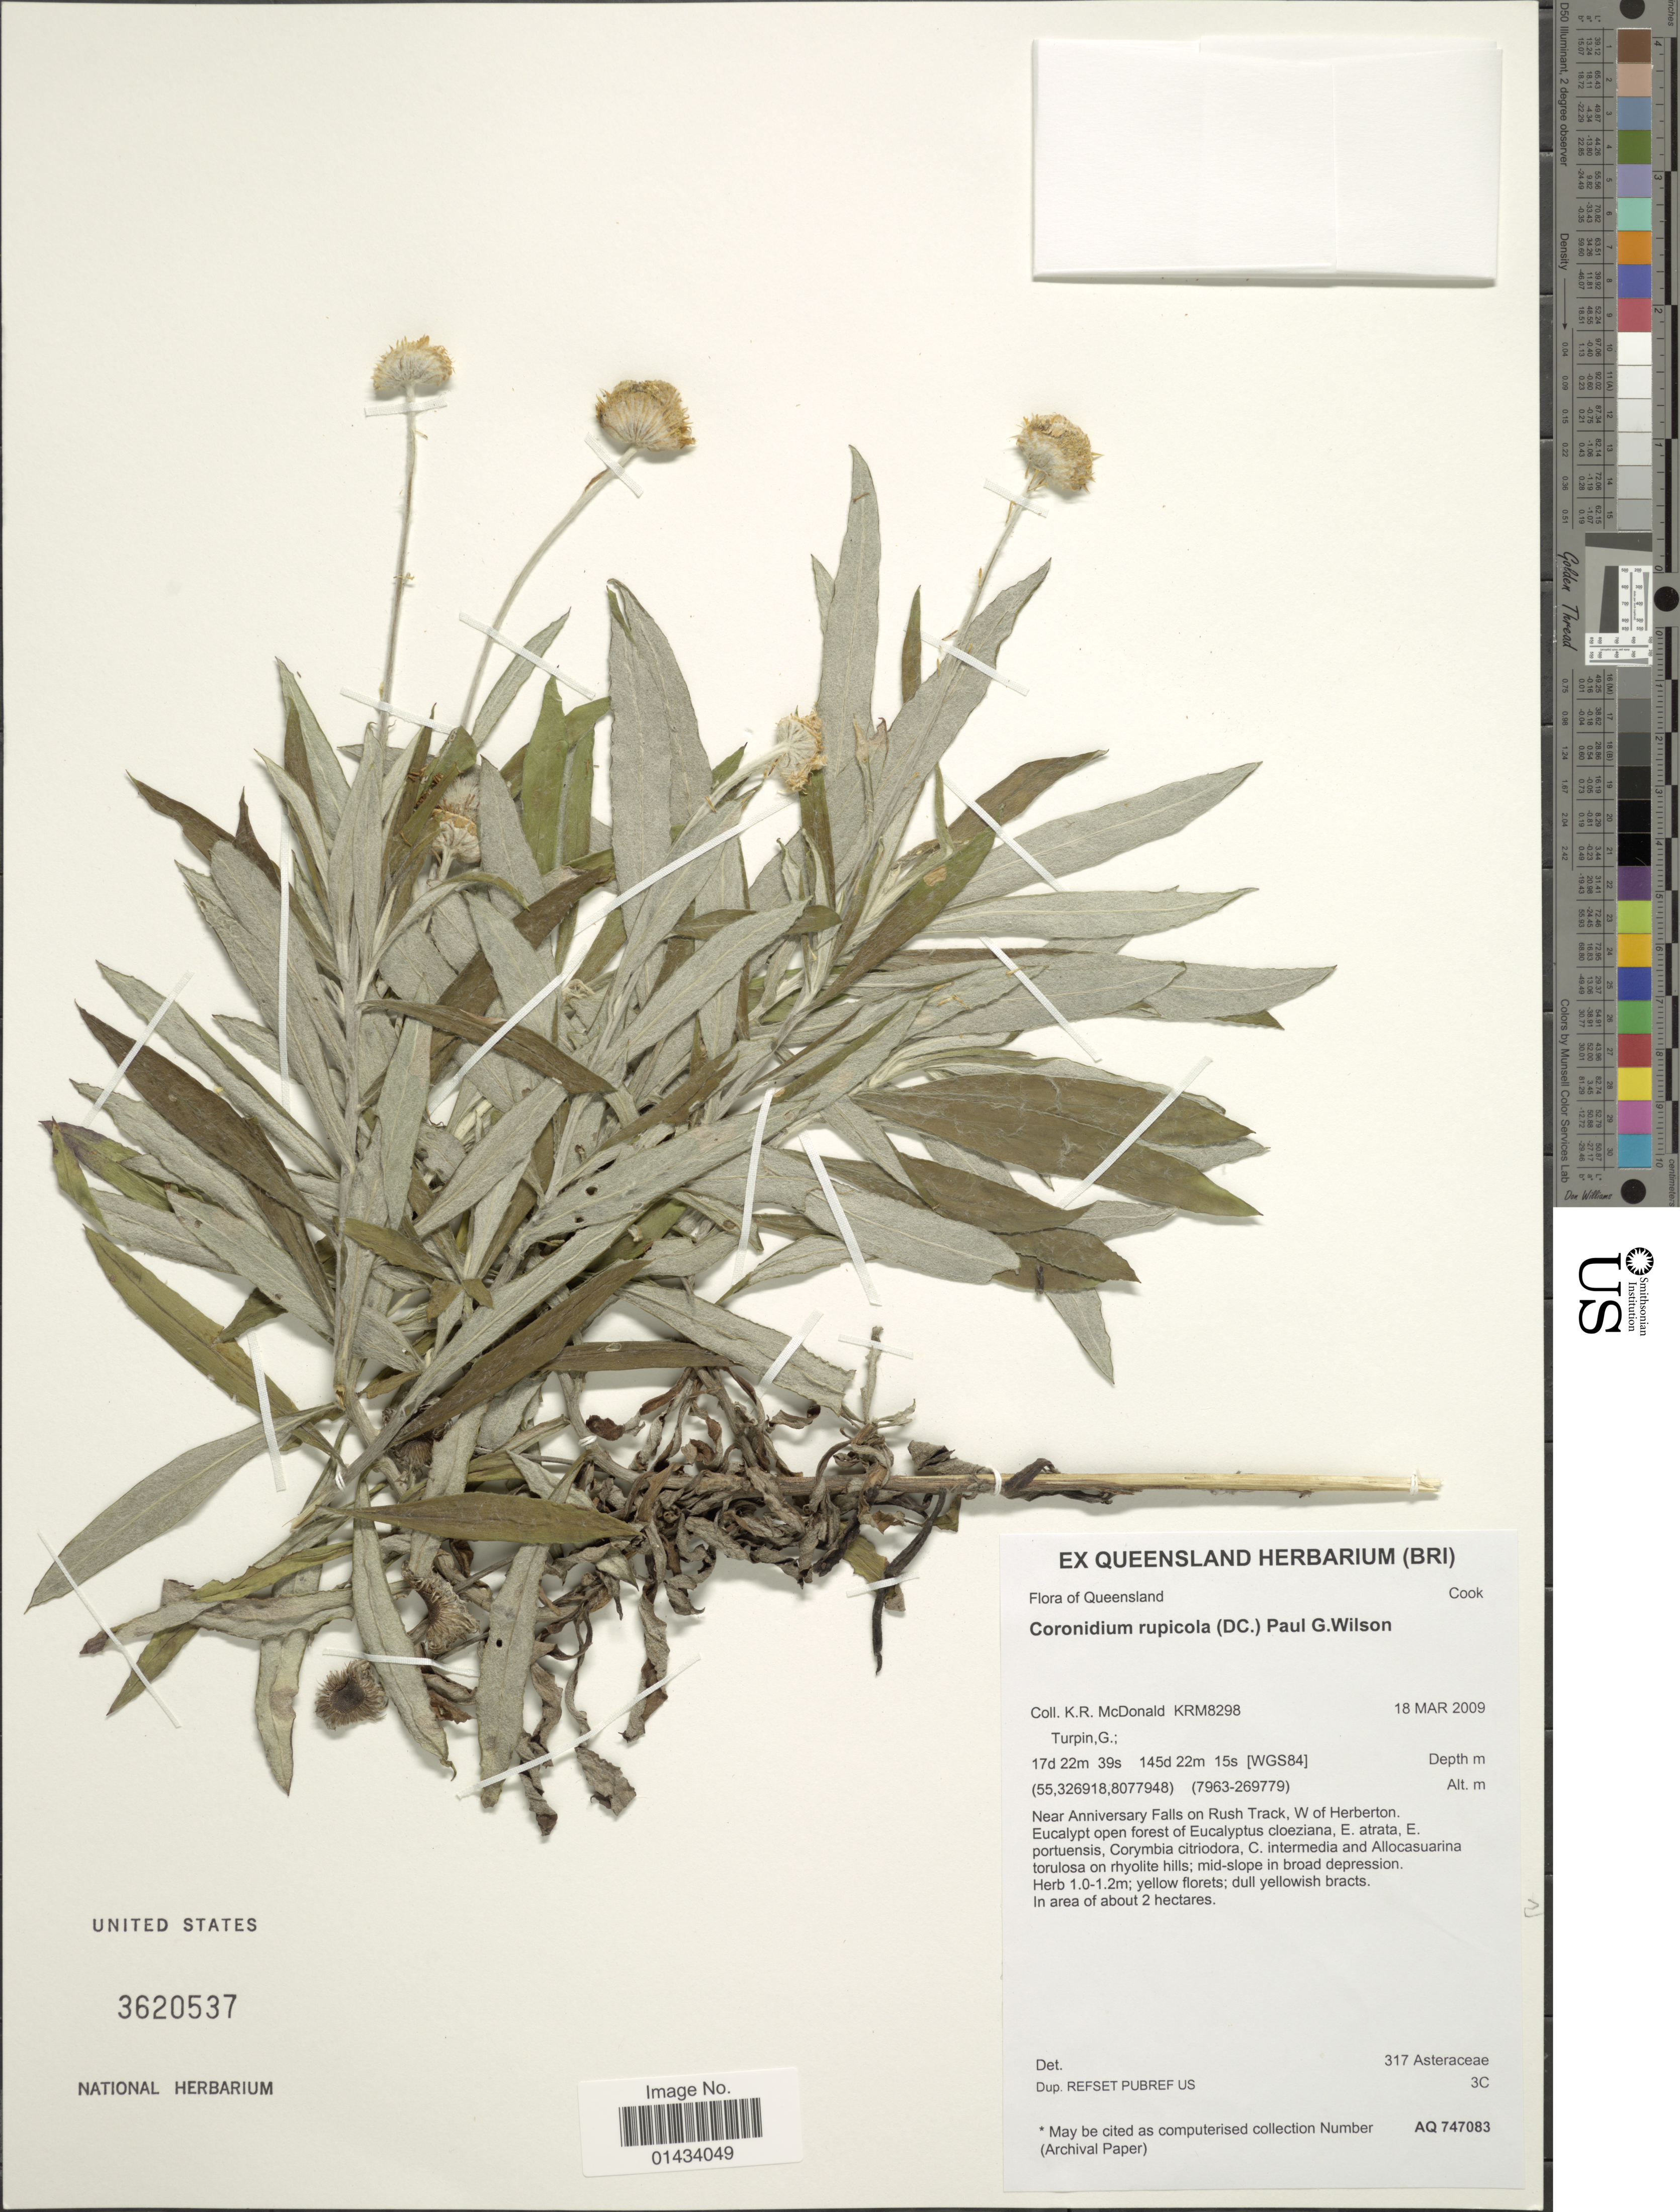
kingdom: Plantae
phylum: Tracheophyta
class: Magnoliopsida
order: Asterales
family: Asteraceae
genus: Coronidium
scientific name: Coronidium rupicola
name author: (DC.) Paul G. Wilson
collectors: K. McDonald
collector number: KRM8298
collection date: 2009-03-18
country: Australia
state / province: Queensland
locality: Near Anniversary Falls on Rush Track, W of Herberton, eucalypt open forest of Eucalyptus cloeziana, E. atrata, E. portuensis, Carymbia citridora, C. intermedia and Allocasuraina torulosa on rhyolite hills; mid-slope in broad depression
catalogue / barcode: US 3620537